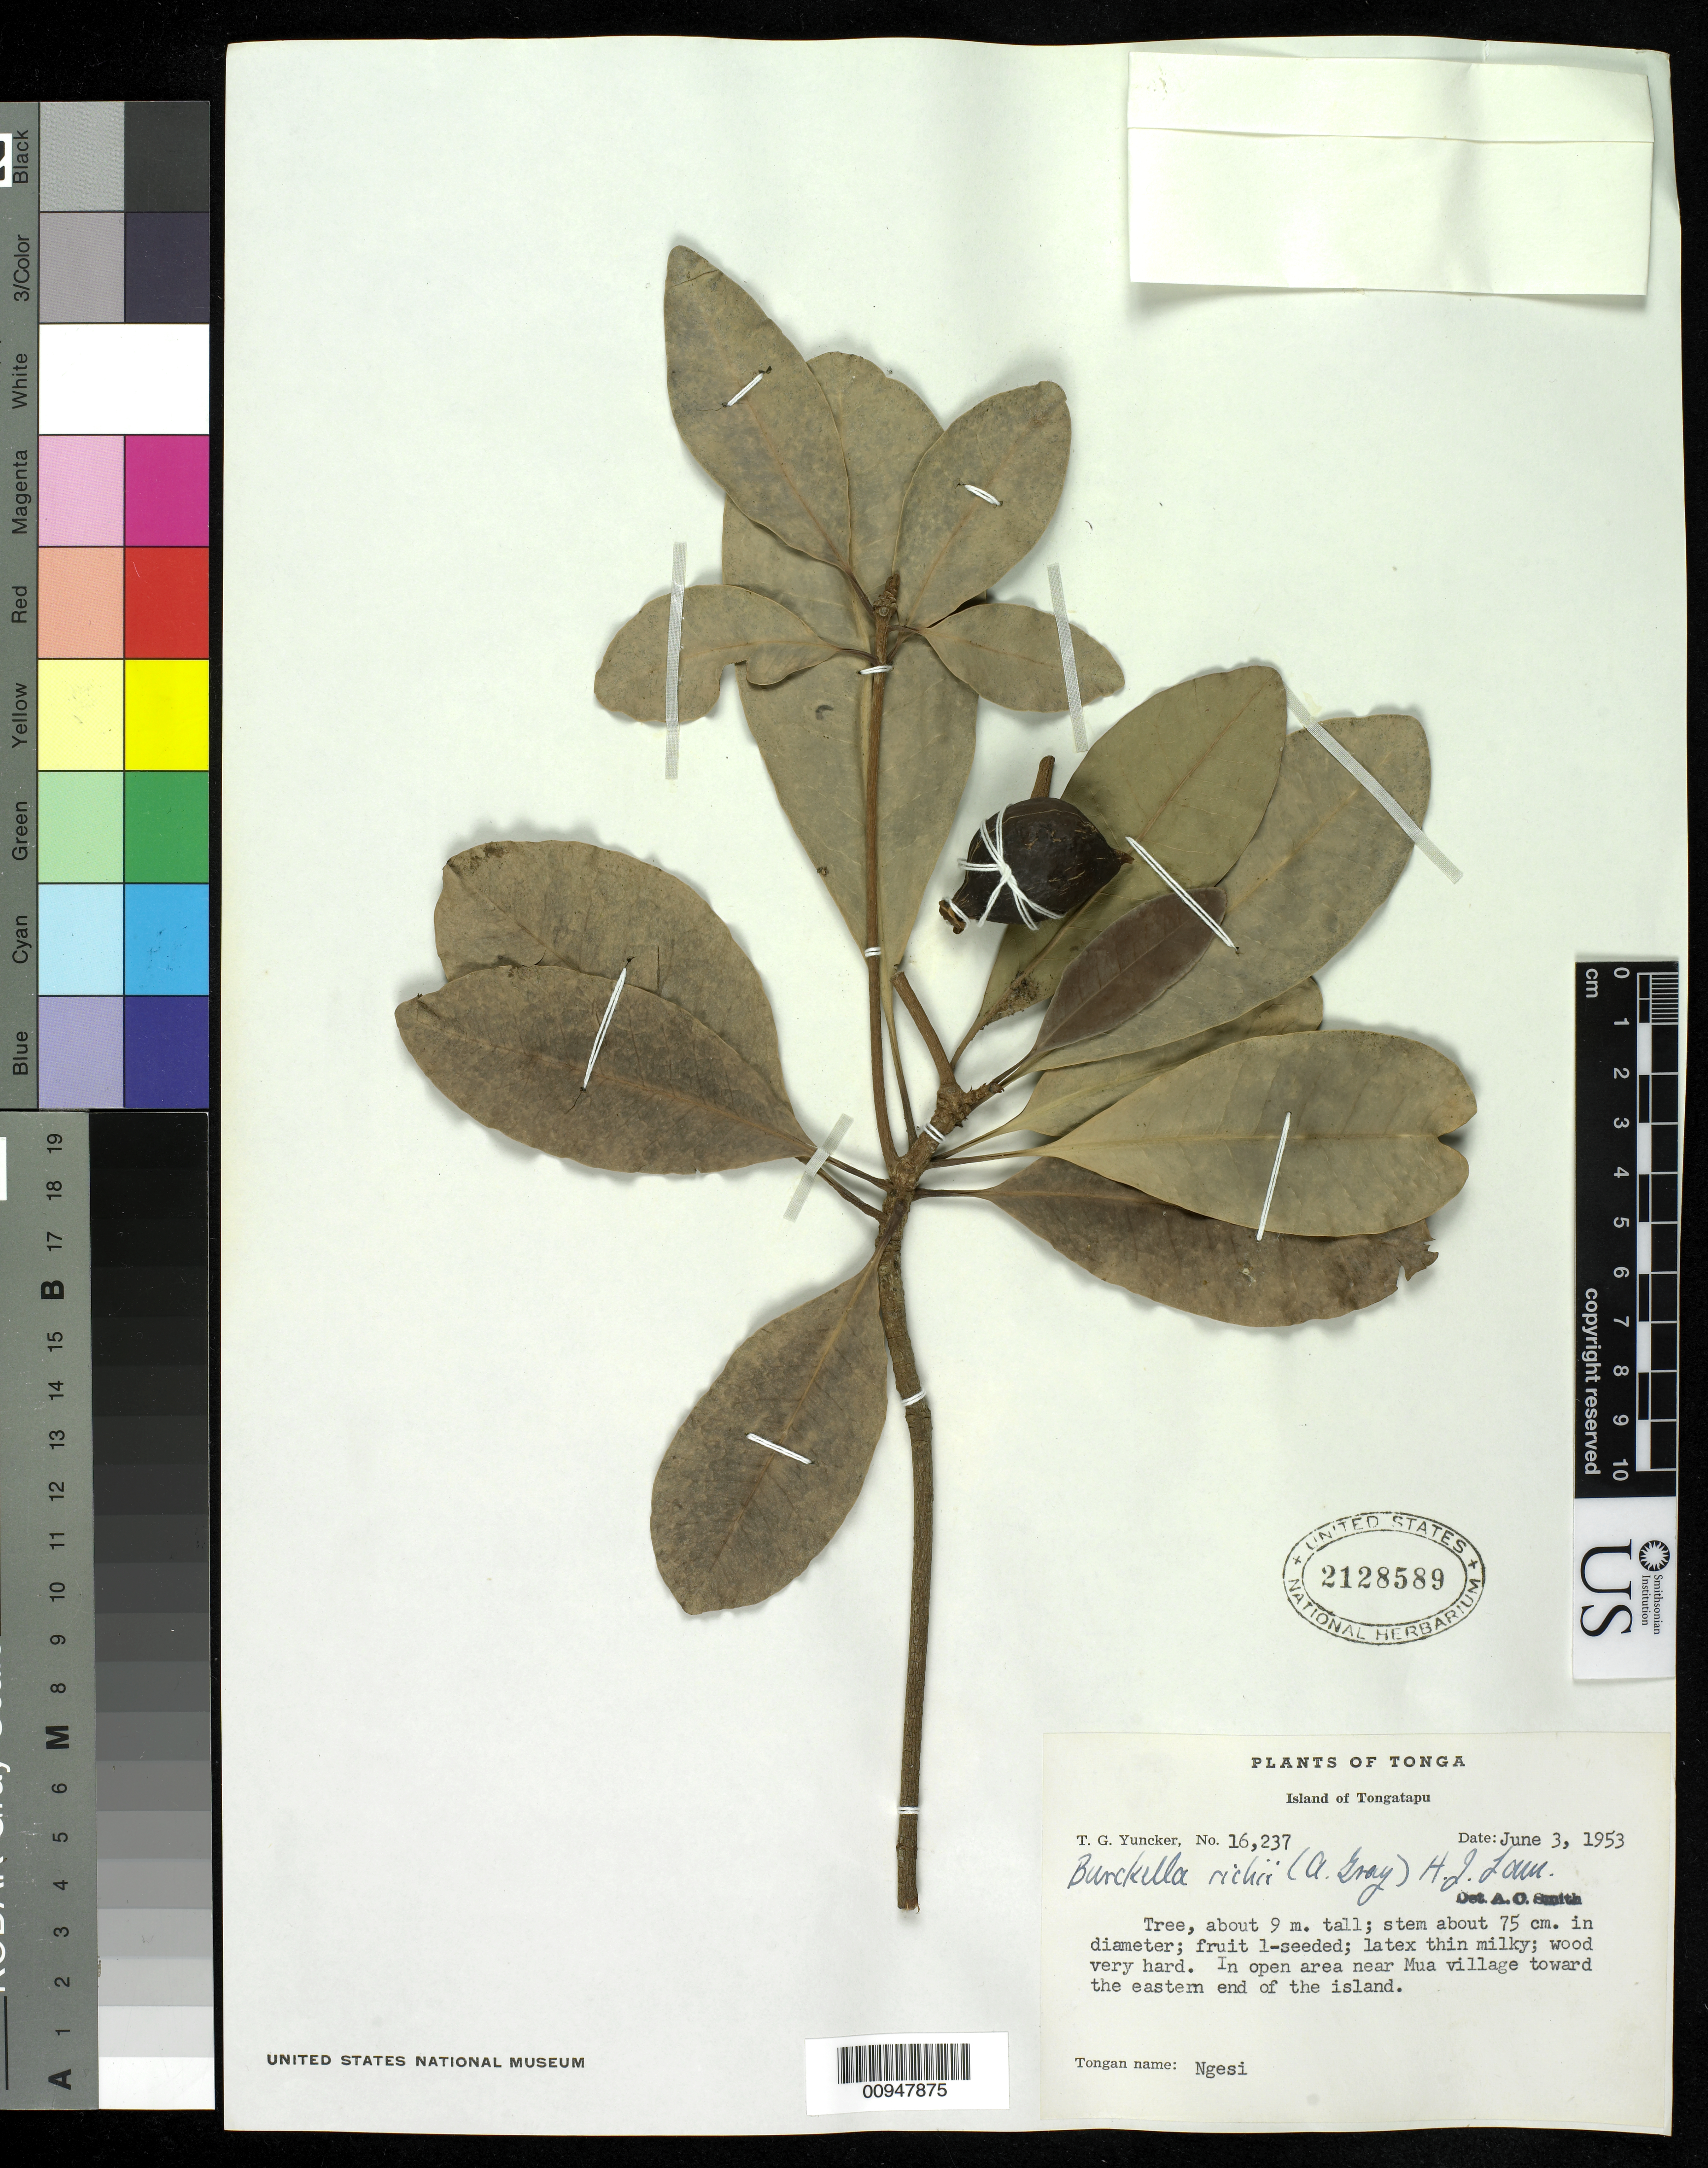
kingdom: Plantae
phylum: Tracheophyta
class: Magnoliopsida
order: Ericales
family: Sapotaceae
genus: Burckella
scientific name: Burckella richii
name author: (A. Gray) H.J. Lam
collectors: T. G. Yuncker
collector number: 16237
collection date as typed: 03 Jun 1953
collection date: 1953-06-03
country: Tonga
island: Tongatapu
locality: In open areanear Mua village toward the E. end of the island. Tonga.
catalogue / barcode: US 2128589